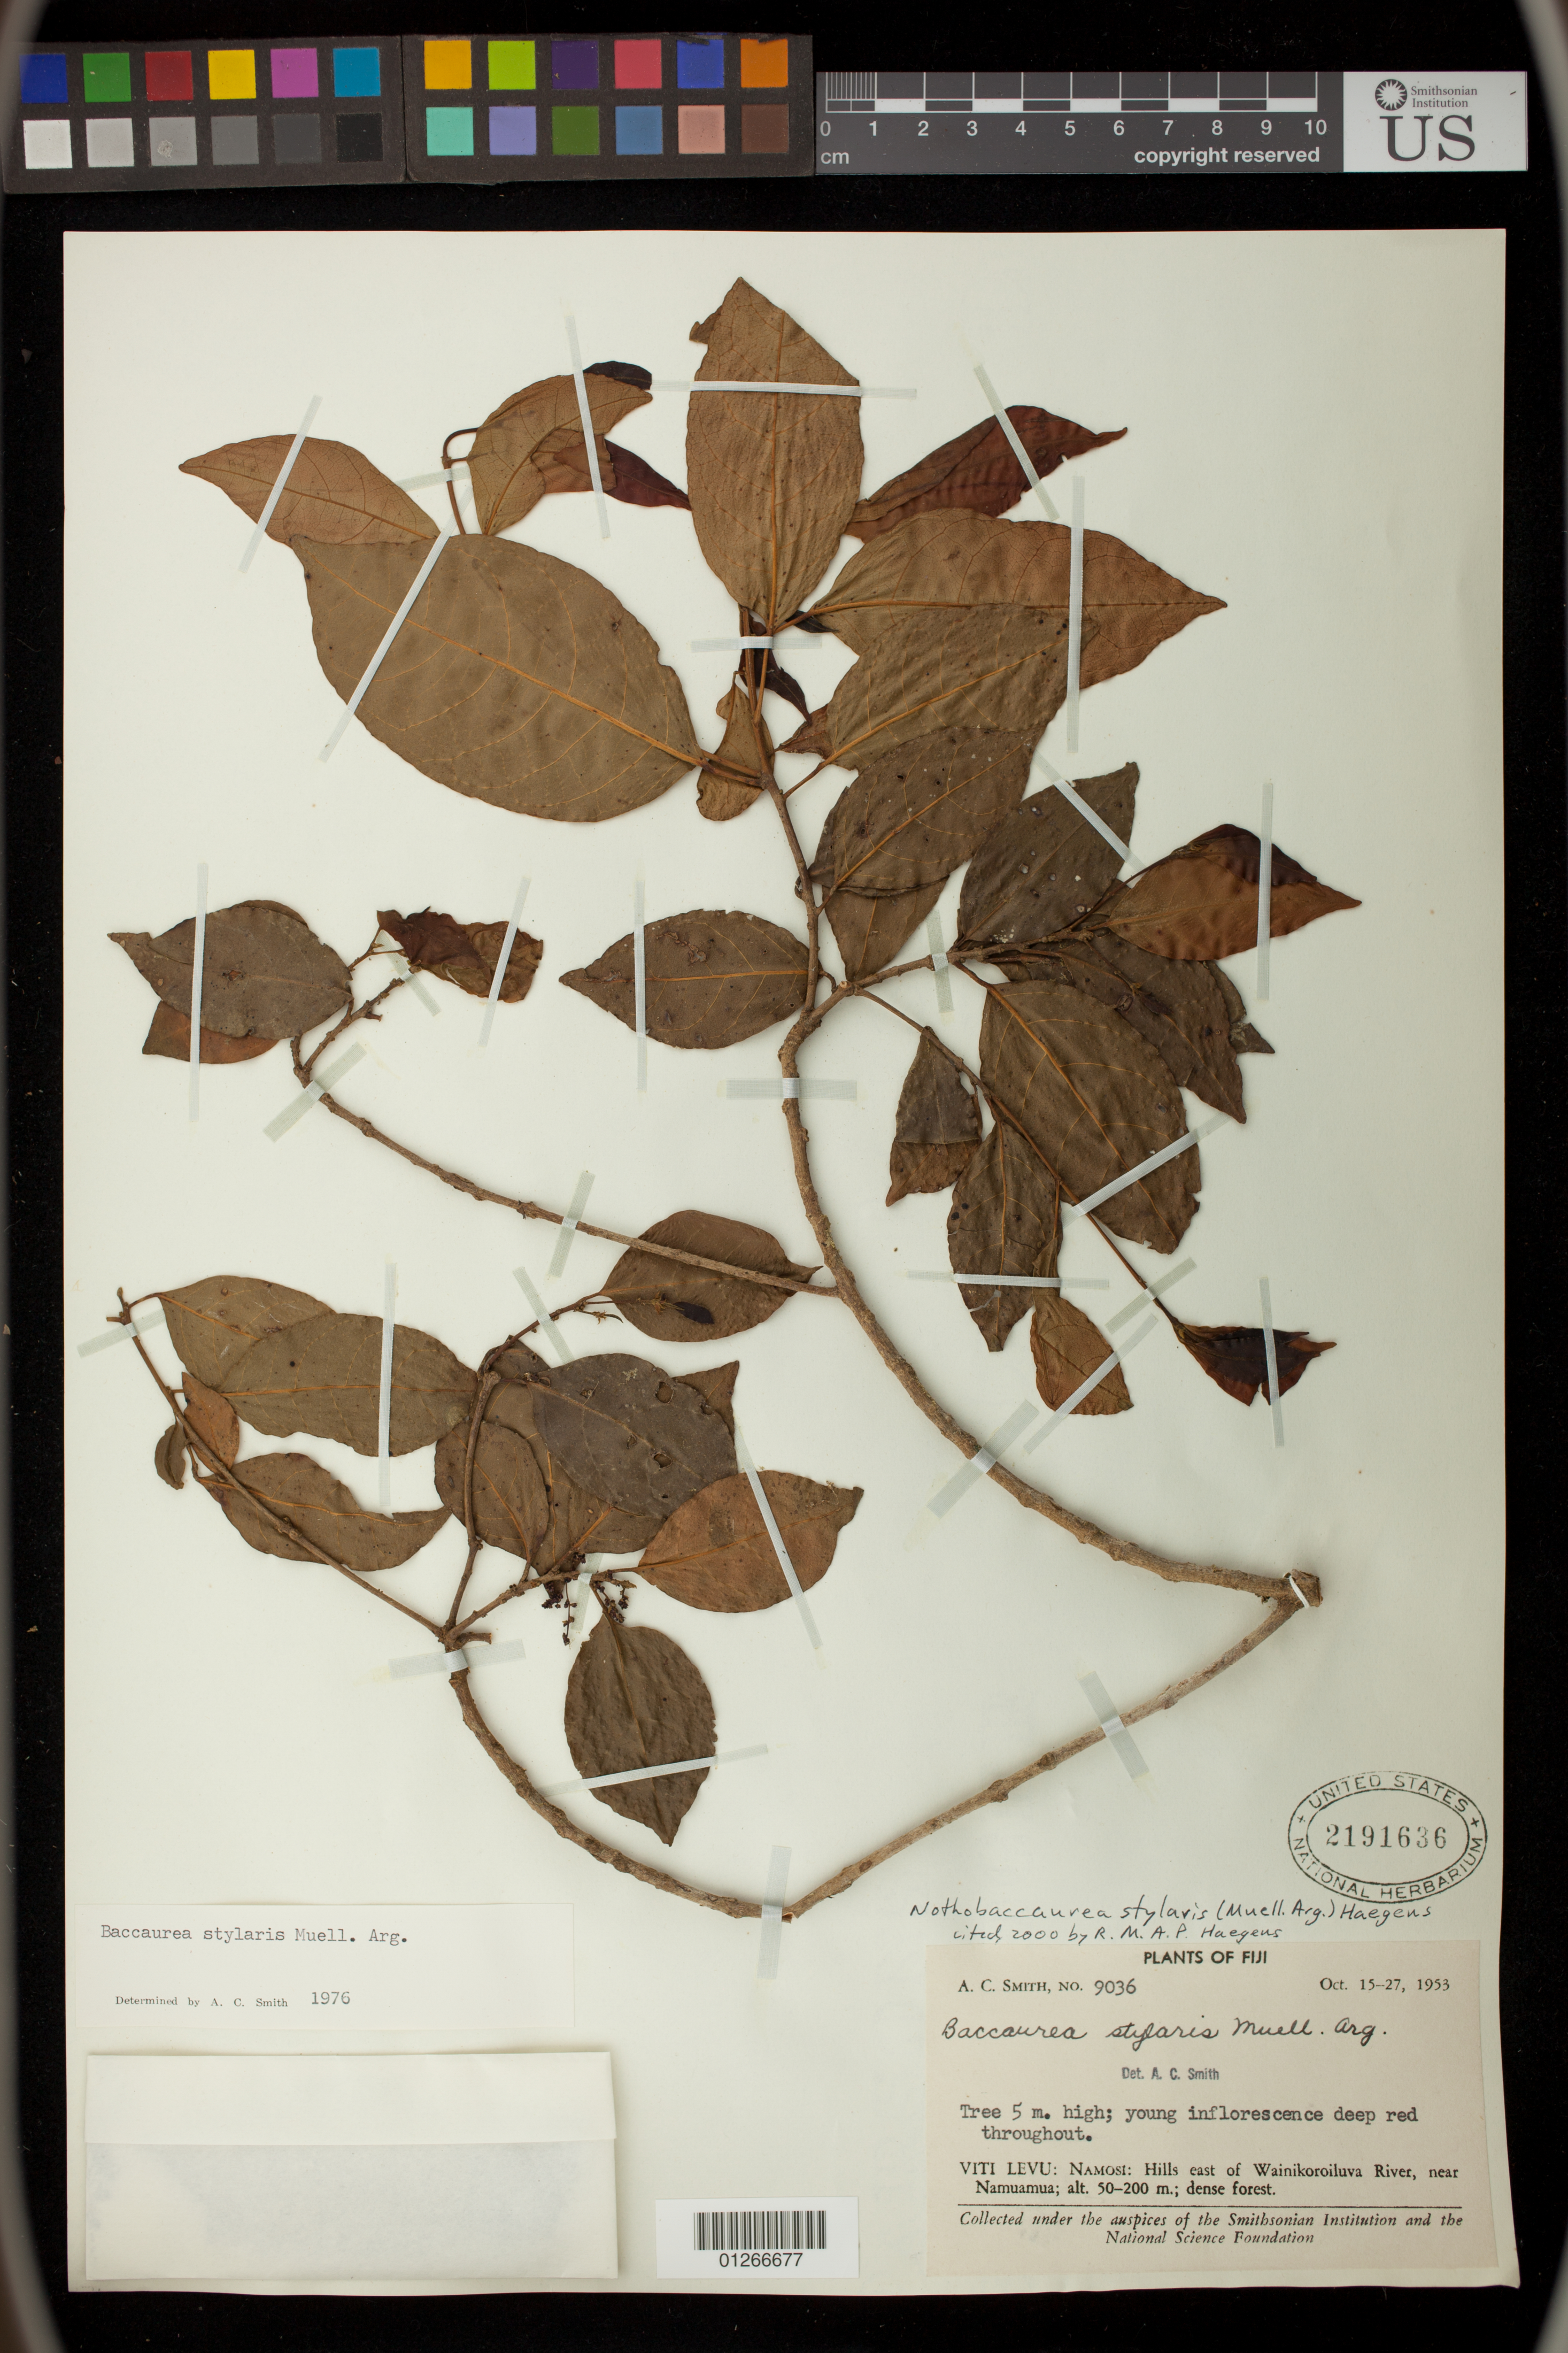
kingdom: Plantae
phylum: Tracheophyta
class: Magnoliopsida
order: Malpighiales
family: Phyllanthaceae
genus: Nothobaccaurea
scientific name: Nothobaccaurea stylaris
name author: (Müll. Arg.) Haegens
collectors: A. C. Smith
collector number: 9036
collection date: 1953-10-15/1953-10-27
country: Fiji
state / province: Central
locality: Viti Levu: Namosi: Hills east of Wainikoroiluva River, near Namuamua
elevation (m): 50